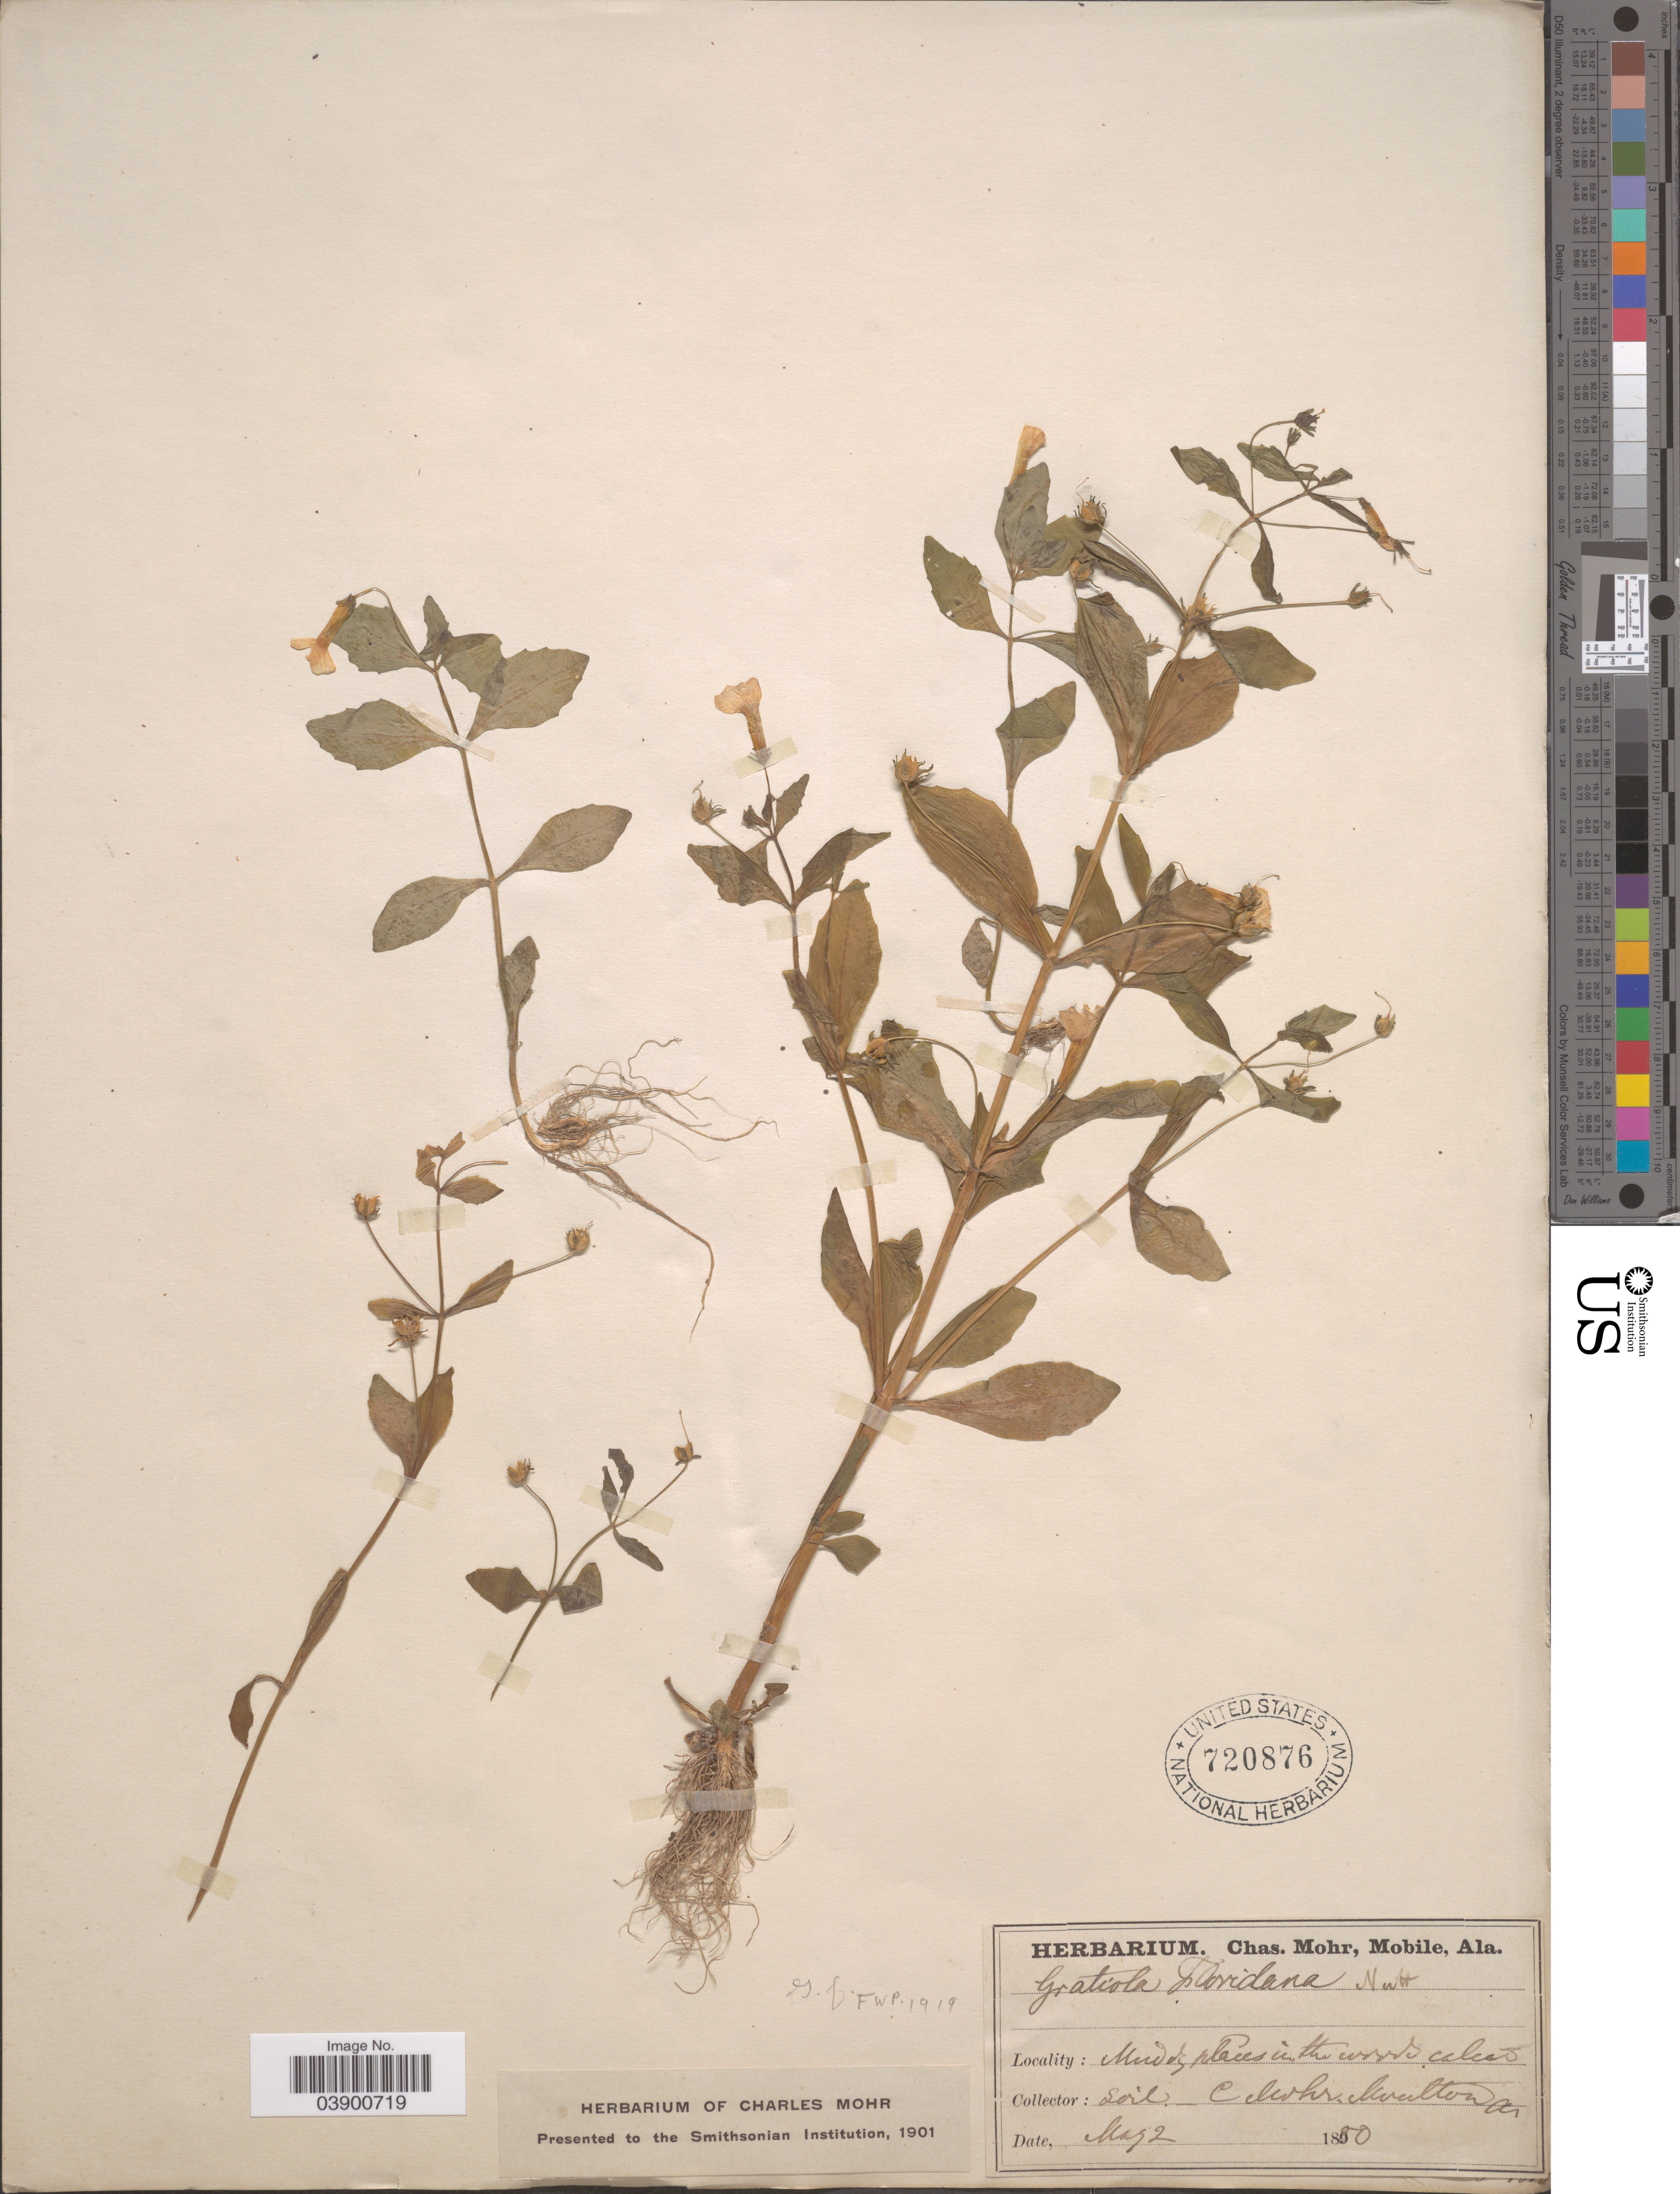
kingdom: Plantae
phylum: Tracheophyta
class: Magnoliopsida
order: Lamiales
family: Plantaginaceae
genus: Gratiola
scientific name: Gratiola floridana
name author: Nutt.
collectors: Mohr, C. T. (herbarium)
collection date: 1850-05-02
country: United States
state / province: Alabama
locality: Merrelton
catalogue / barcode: US 720876